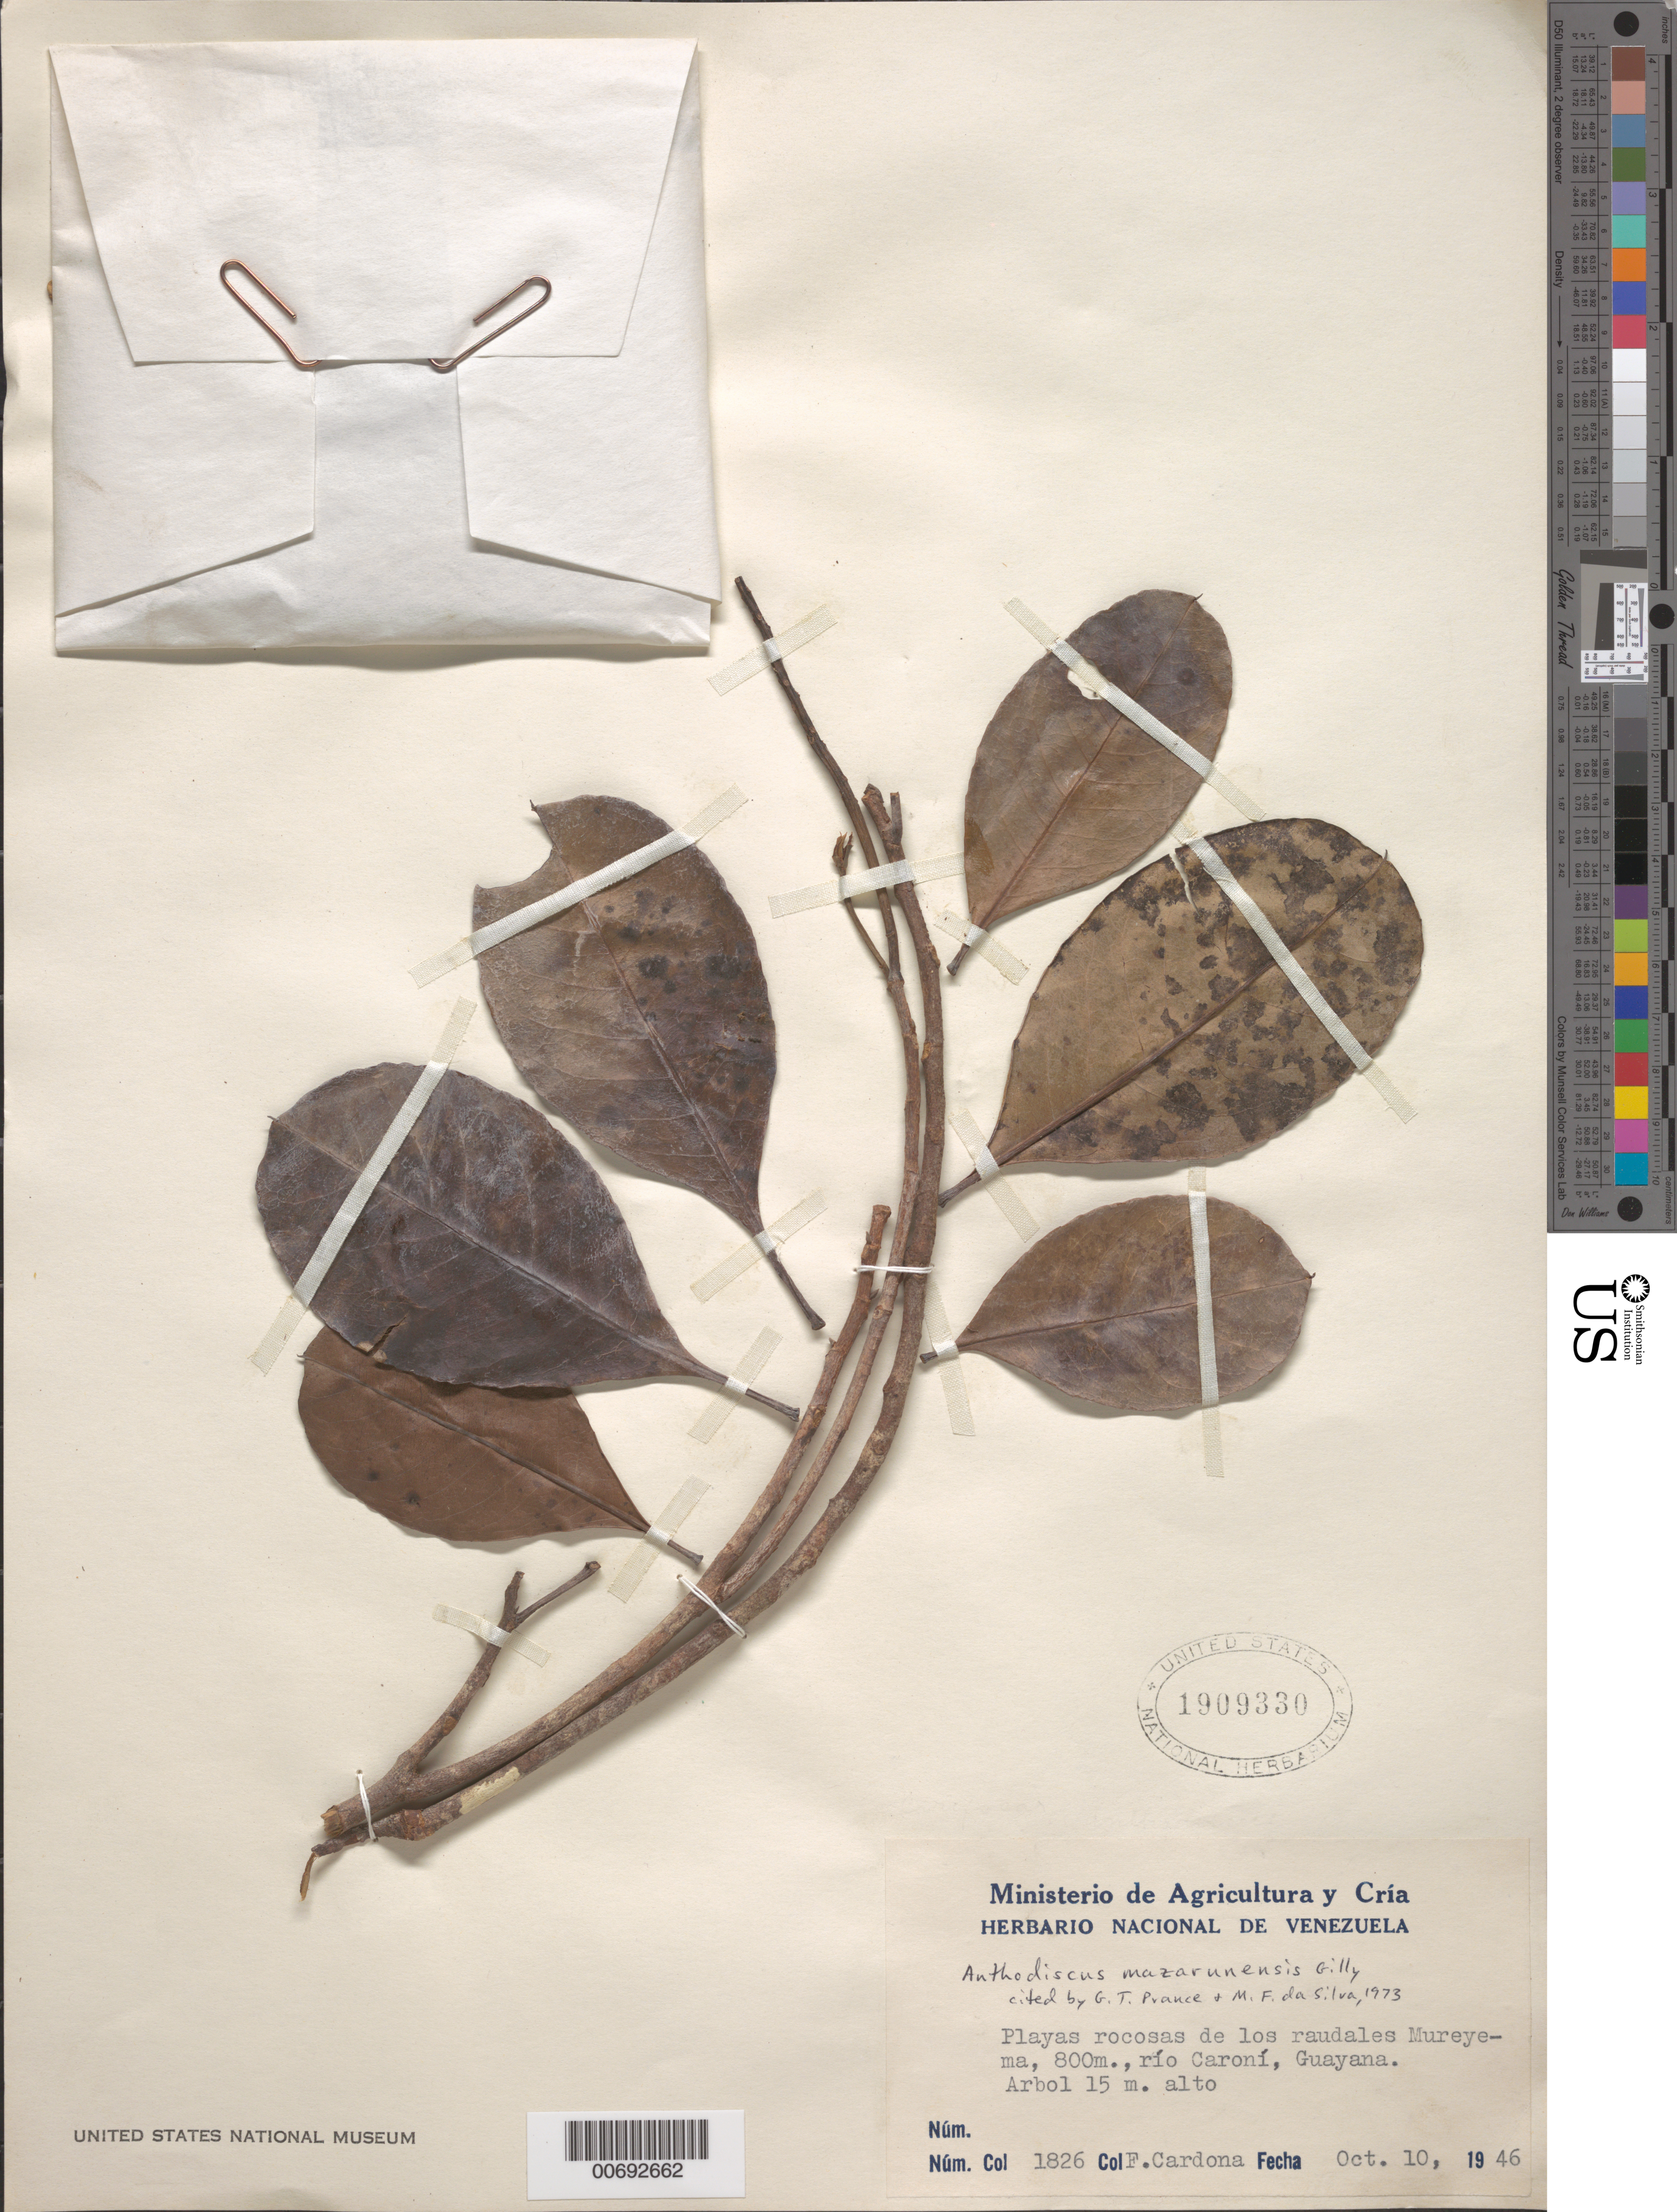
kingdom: Plantae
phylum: Tracheophyta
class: Magnoliopsida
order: Malpighiales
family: Caryocaraceae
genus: Anthodiscus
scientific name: Anthodiscus mazarunensis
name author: Gilly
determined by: Prance, G. T.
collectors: F. Cardona Puig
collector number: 1826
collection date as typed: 10-Oct-46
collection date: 1946-10-10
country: Venezuela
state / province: Bolívar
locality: Río Caroní, Mureyemá (Guayana)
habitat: Playas rocosas de los raudales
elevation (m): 800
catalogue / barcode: US 1909330